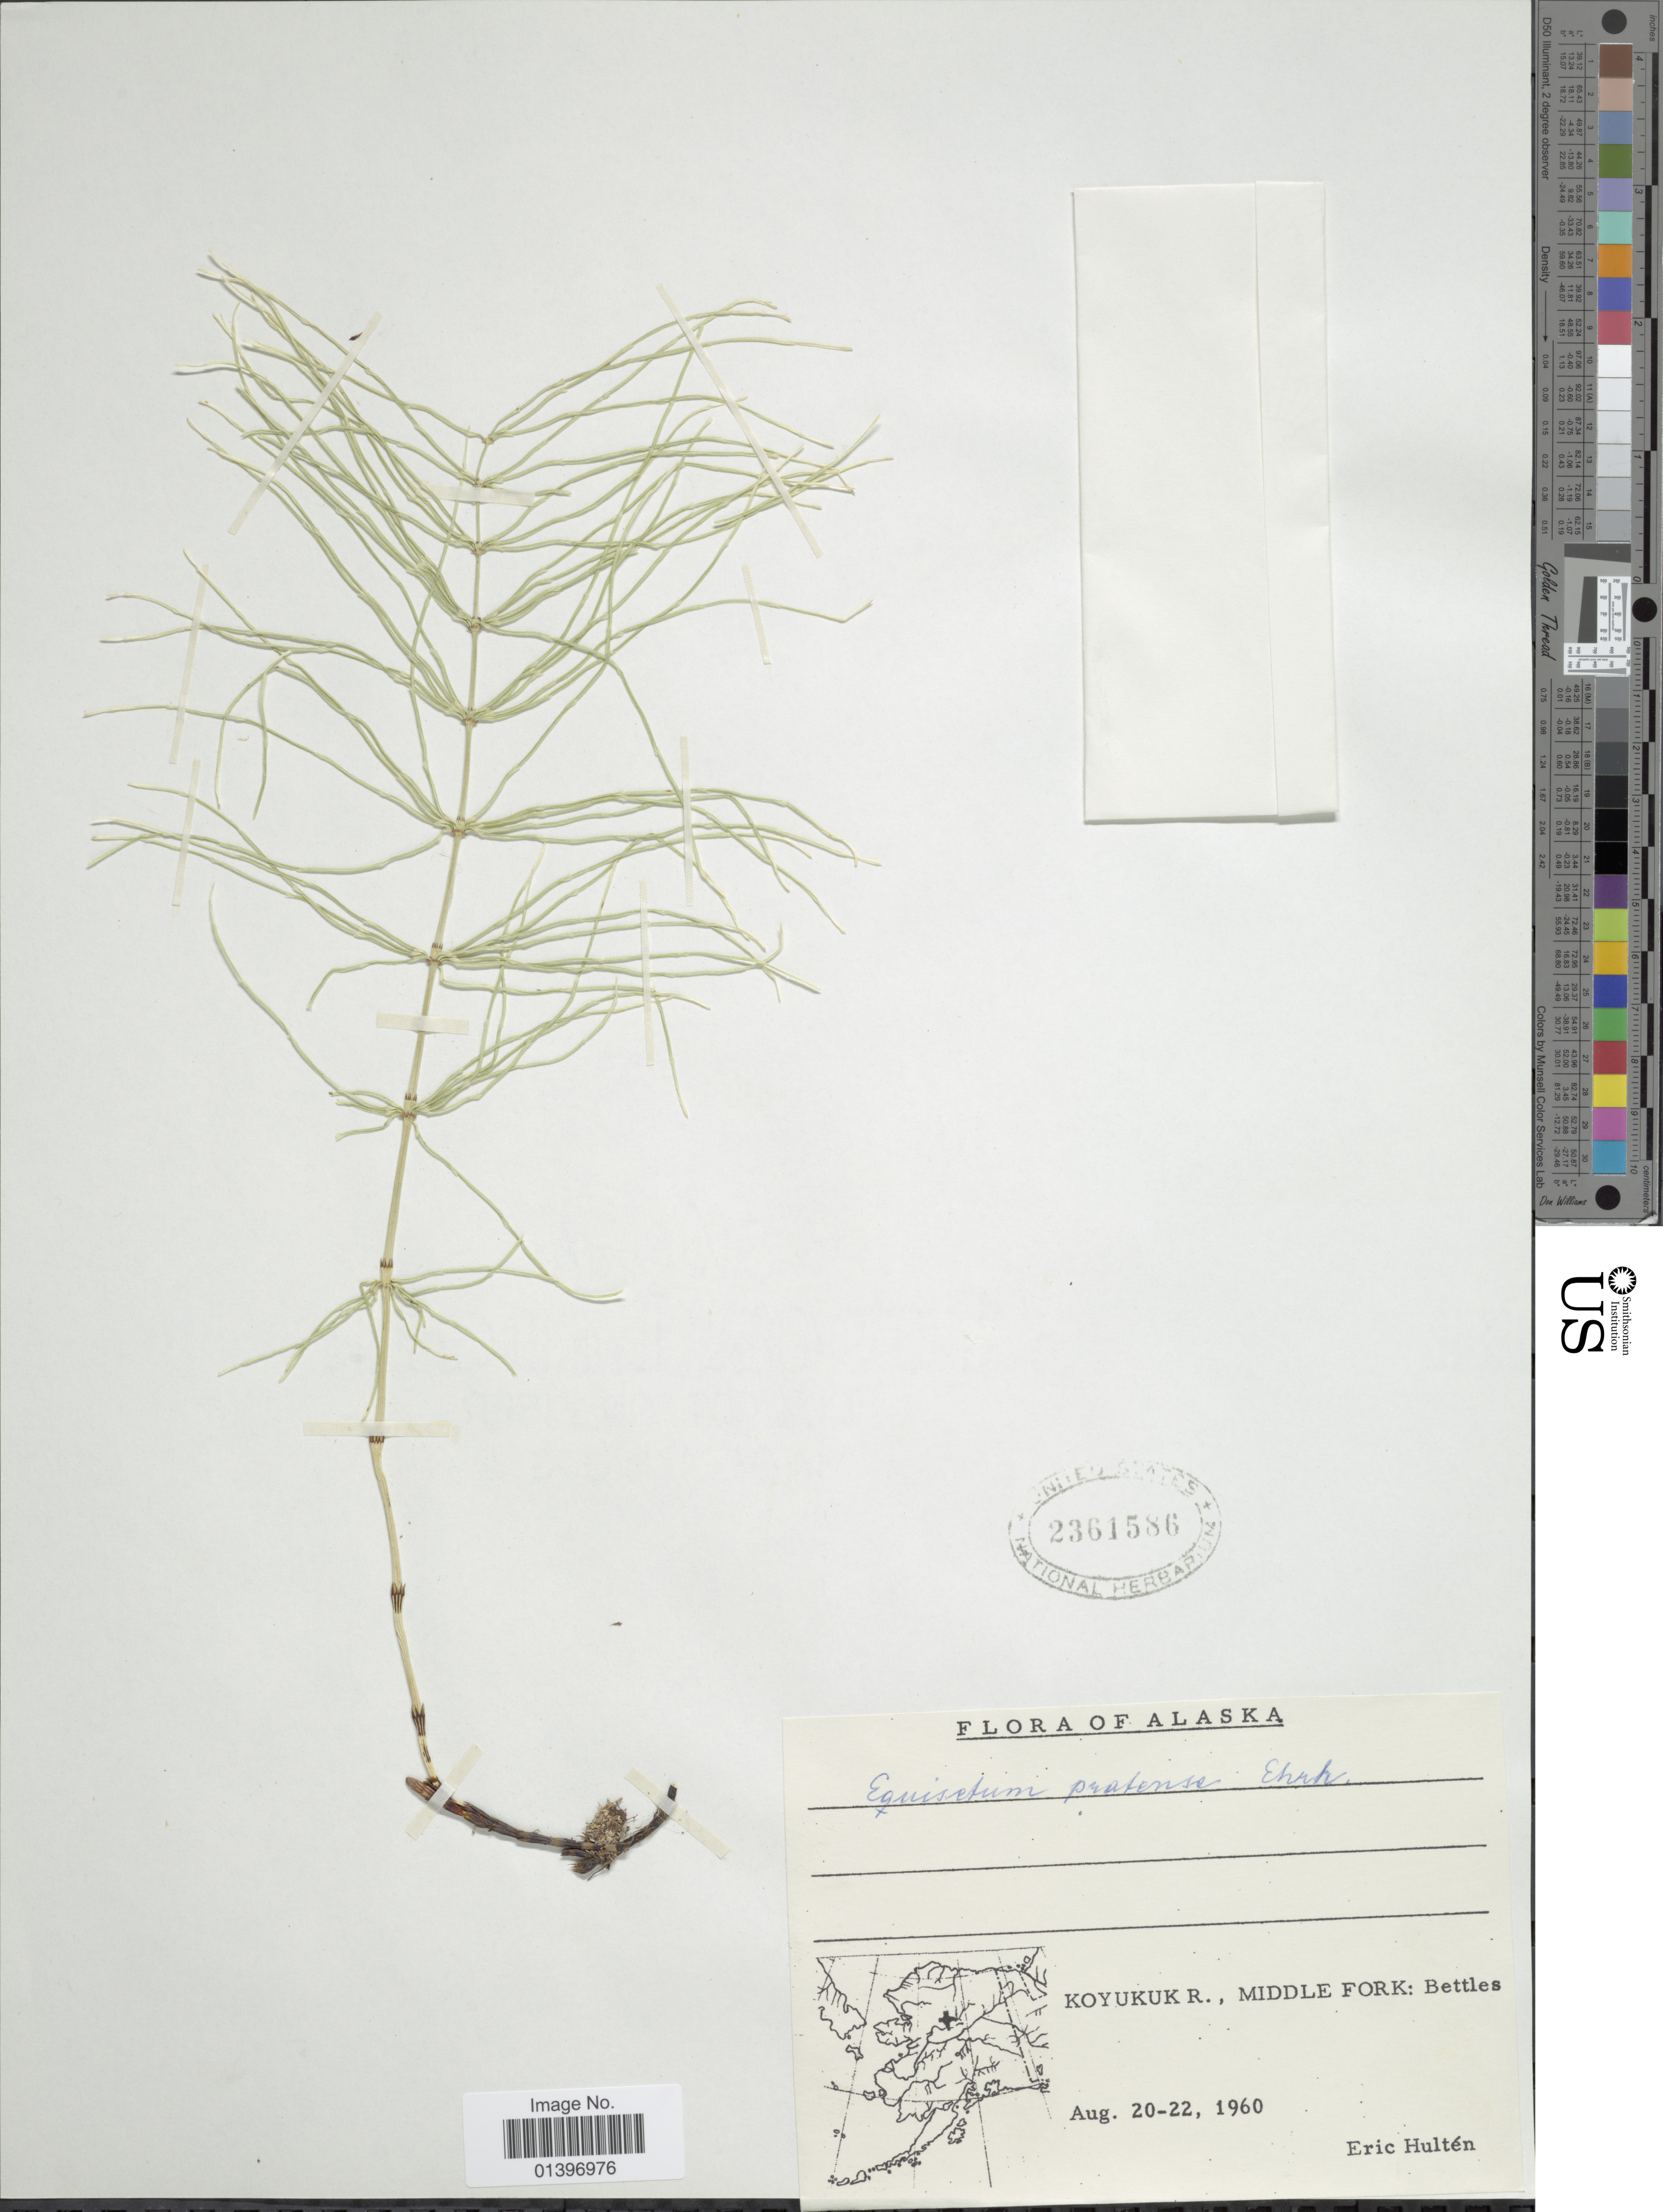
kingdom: Plantae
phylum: Tracheophyta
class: Polypodiopsida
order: Equisetales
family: Equisetaceae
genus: Equisetum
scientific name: Equisetum pratense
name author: Ehrh.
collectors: E. G. Hultén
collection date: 1960-08-20/1960-08-22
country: United States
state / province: Alaska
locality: Koyukuk R., Middle Fork: Bettles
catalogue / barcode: US 2361586